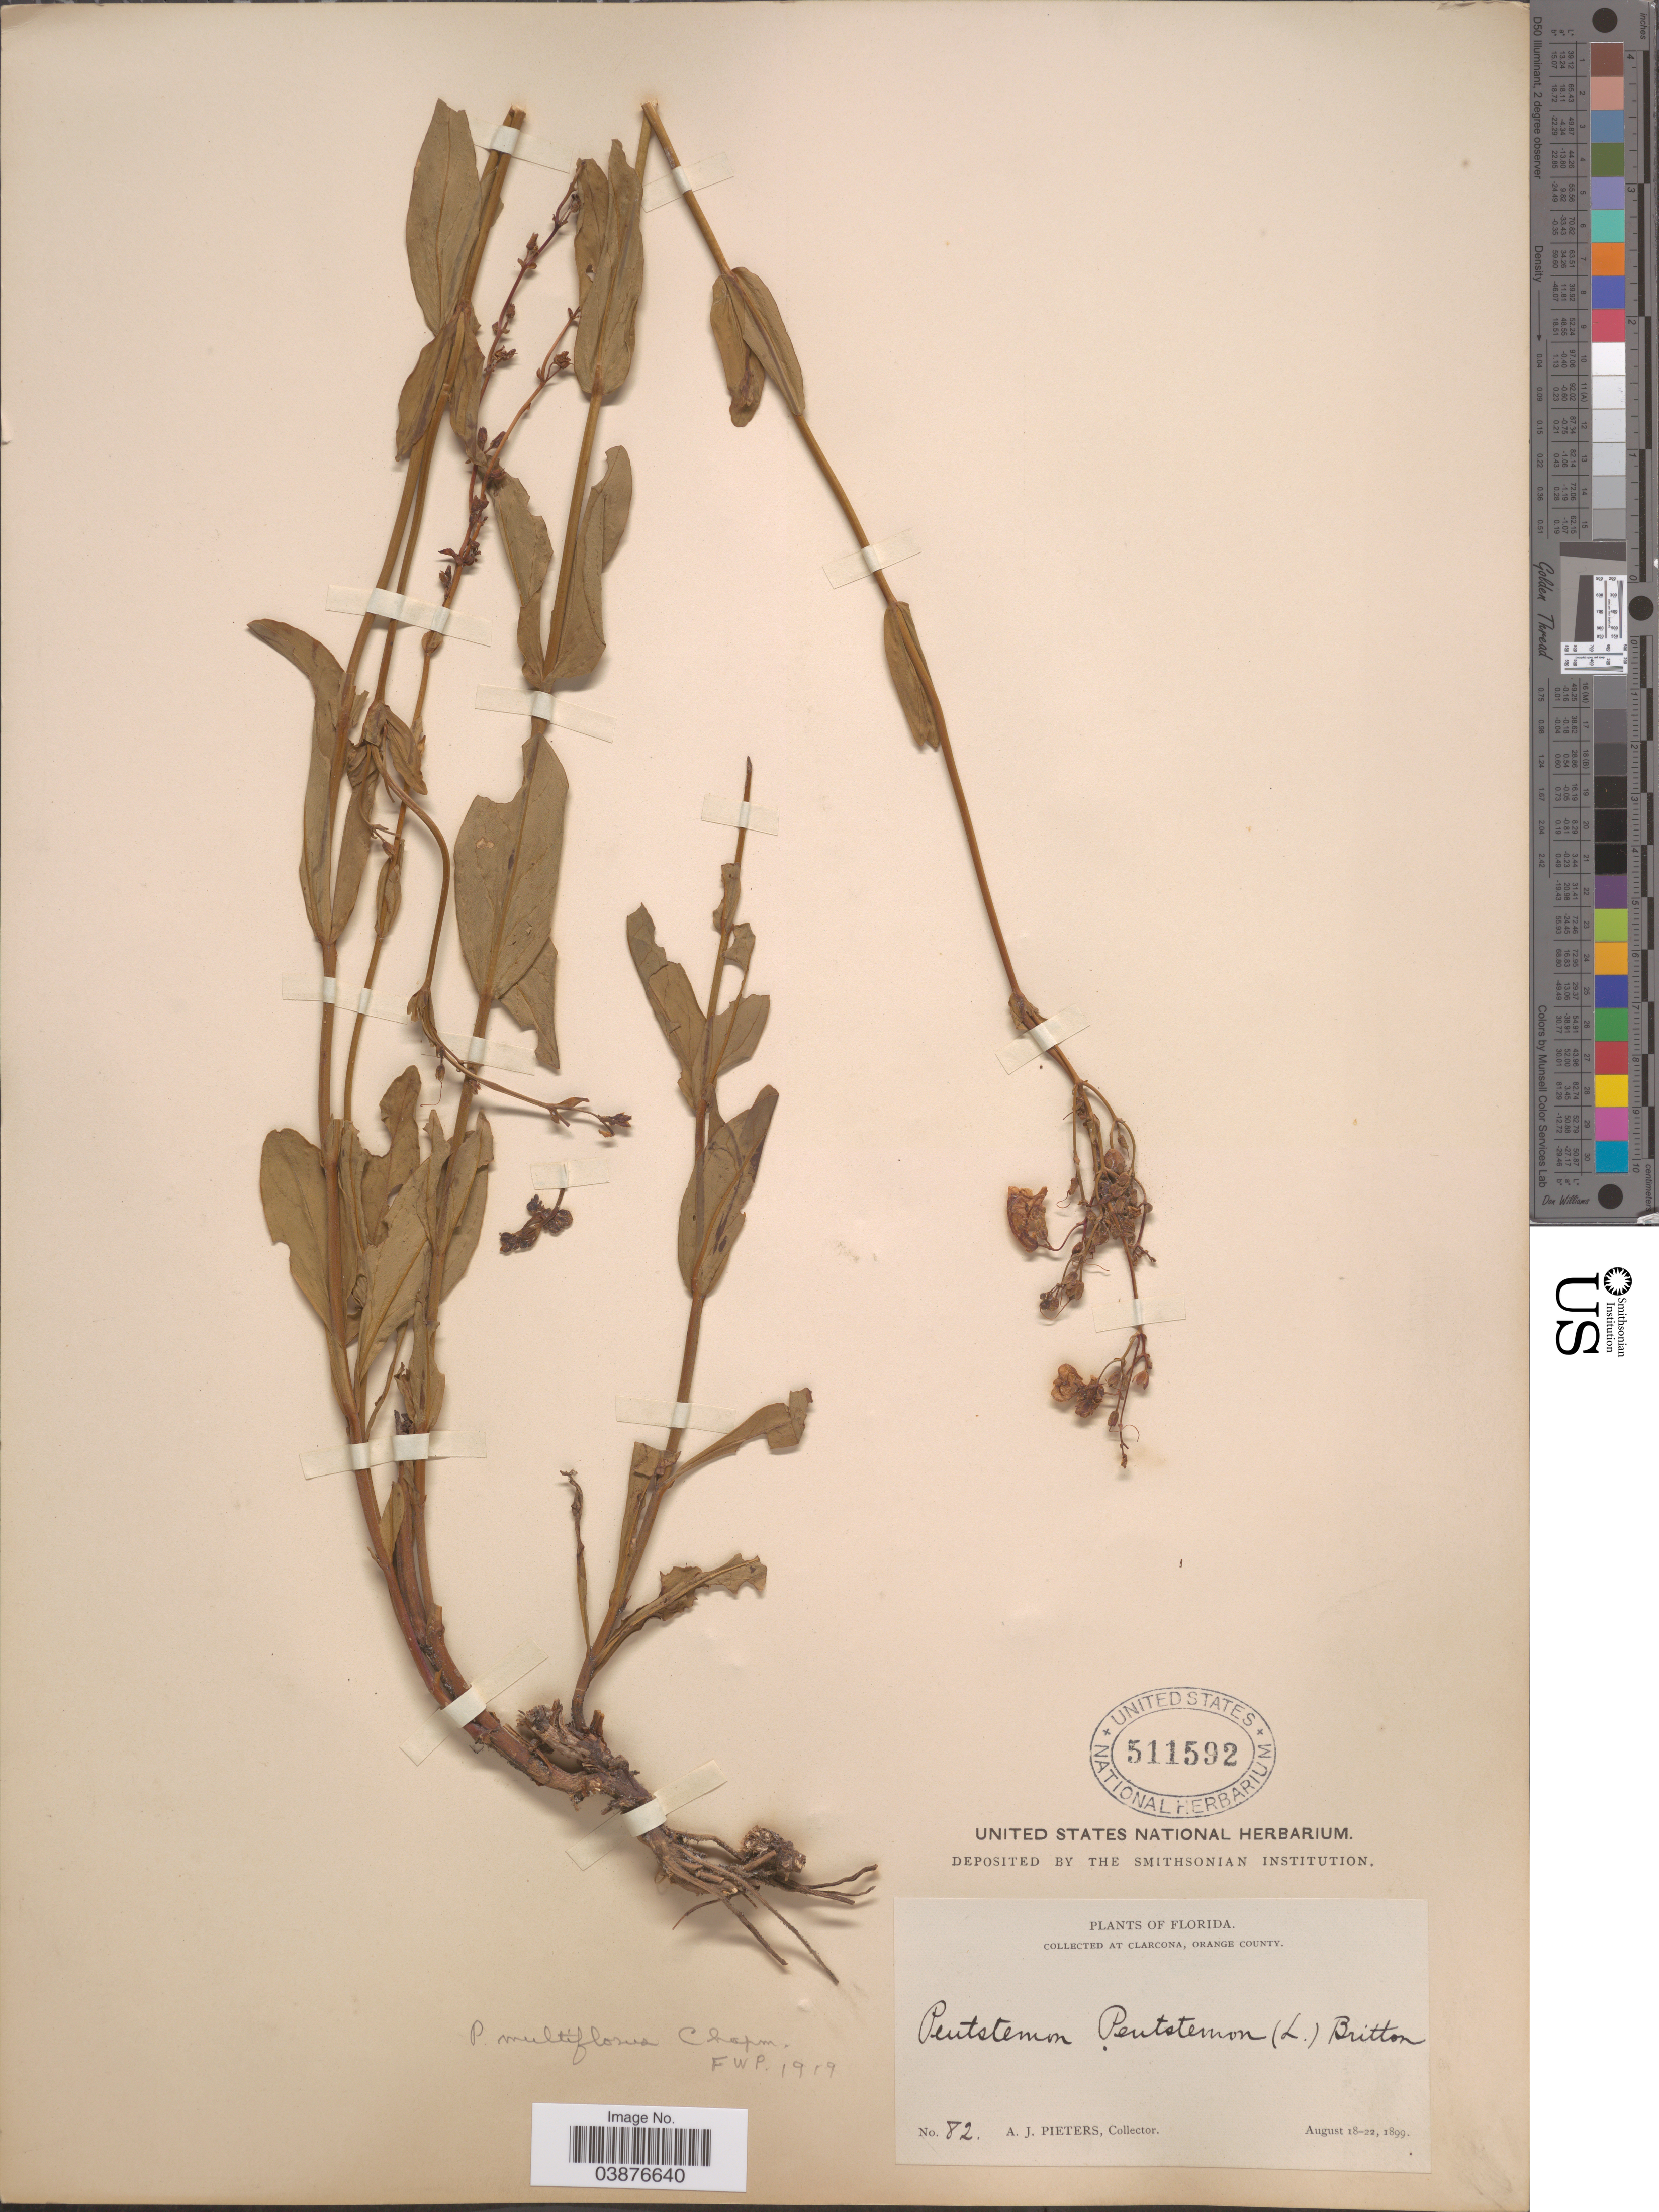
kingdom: Plantae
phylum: Tracheophyta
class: Magnoliopsida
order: Lamiales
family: Plantaginaceae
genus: Penstemon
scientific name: Penstemon multiflorus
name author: (Benth.) Chapm. ex Small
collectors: A. Pieters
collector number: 82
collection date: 1899-08-18/1899-08-22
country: United States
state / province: Florida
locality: At Clarcona, Orange County.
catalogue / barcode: US 511592